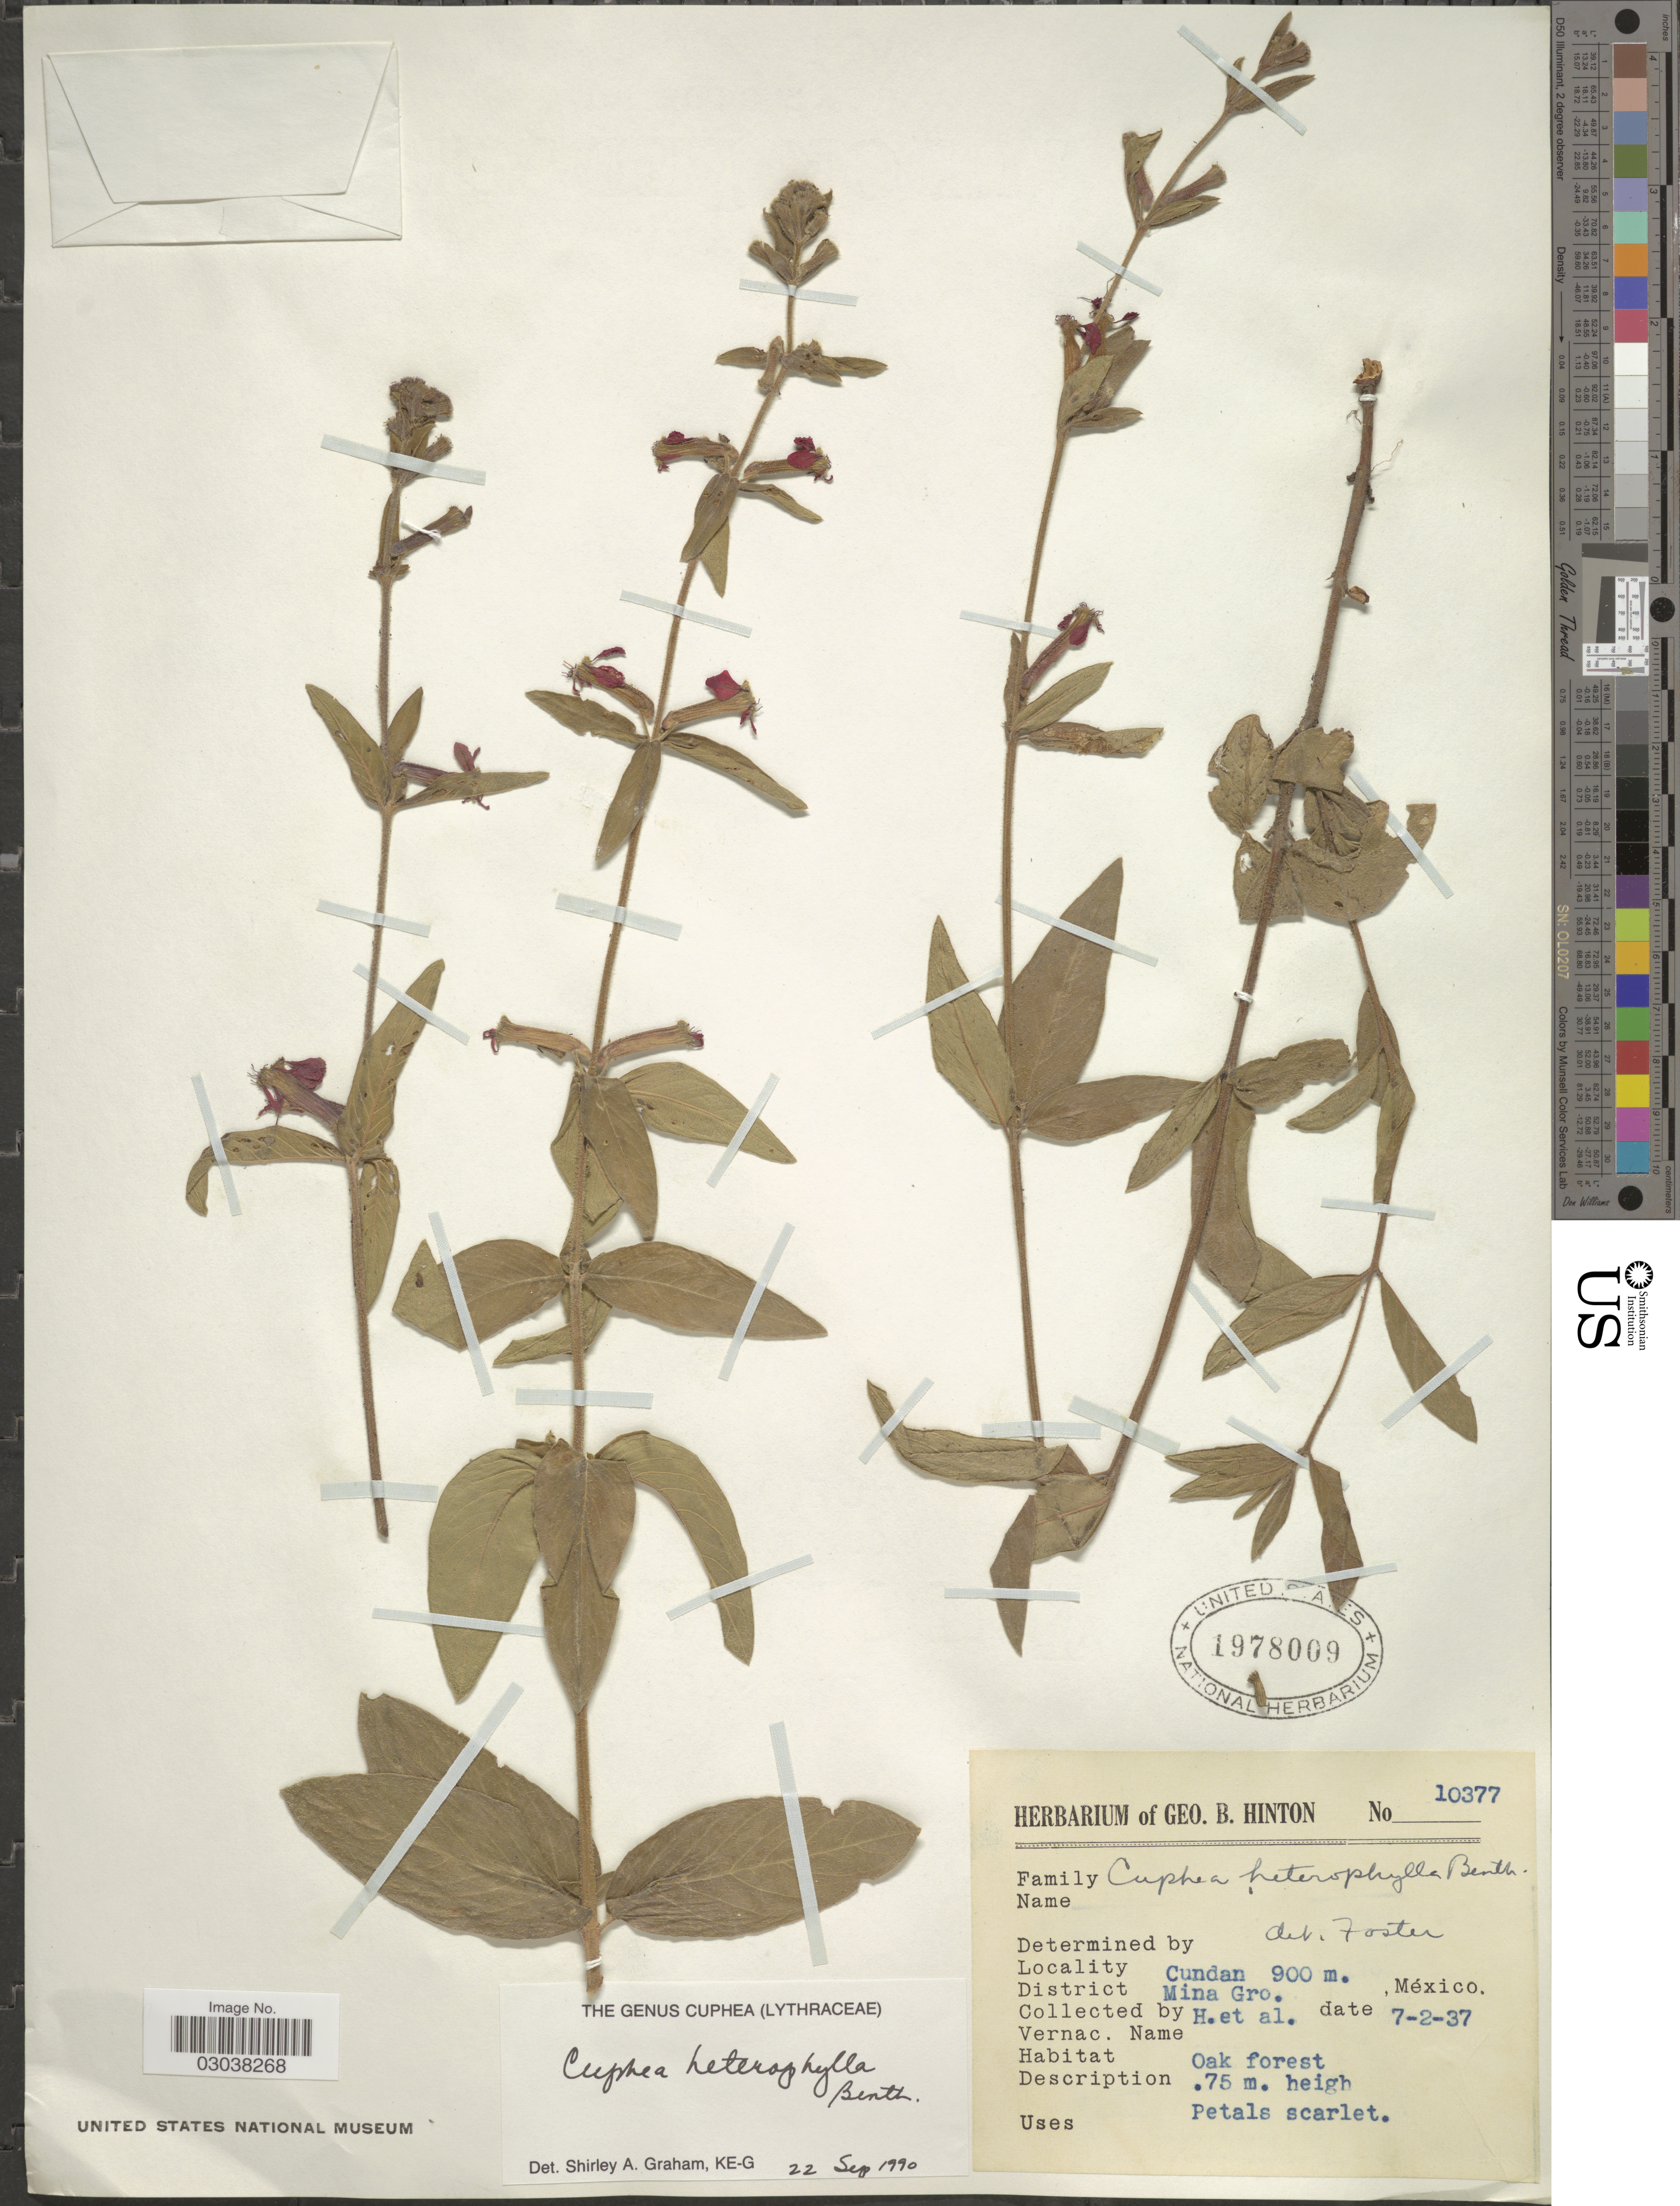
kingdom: Plantae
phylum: Tracheophyta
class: Magnoliopsida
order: Myrtales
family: Lythraceae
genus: Cuphea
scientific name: Cuphea heterophylla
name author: Benth.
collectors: G. B. Hinton & et al.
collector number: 10377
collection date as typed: Transcribed d/m/y: 7/2/37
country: Mexico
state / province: Guerrero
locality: Cundan. District Mina.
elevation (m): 900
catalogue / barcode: US 1978009